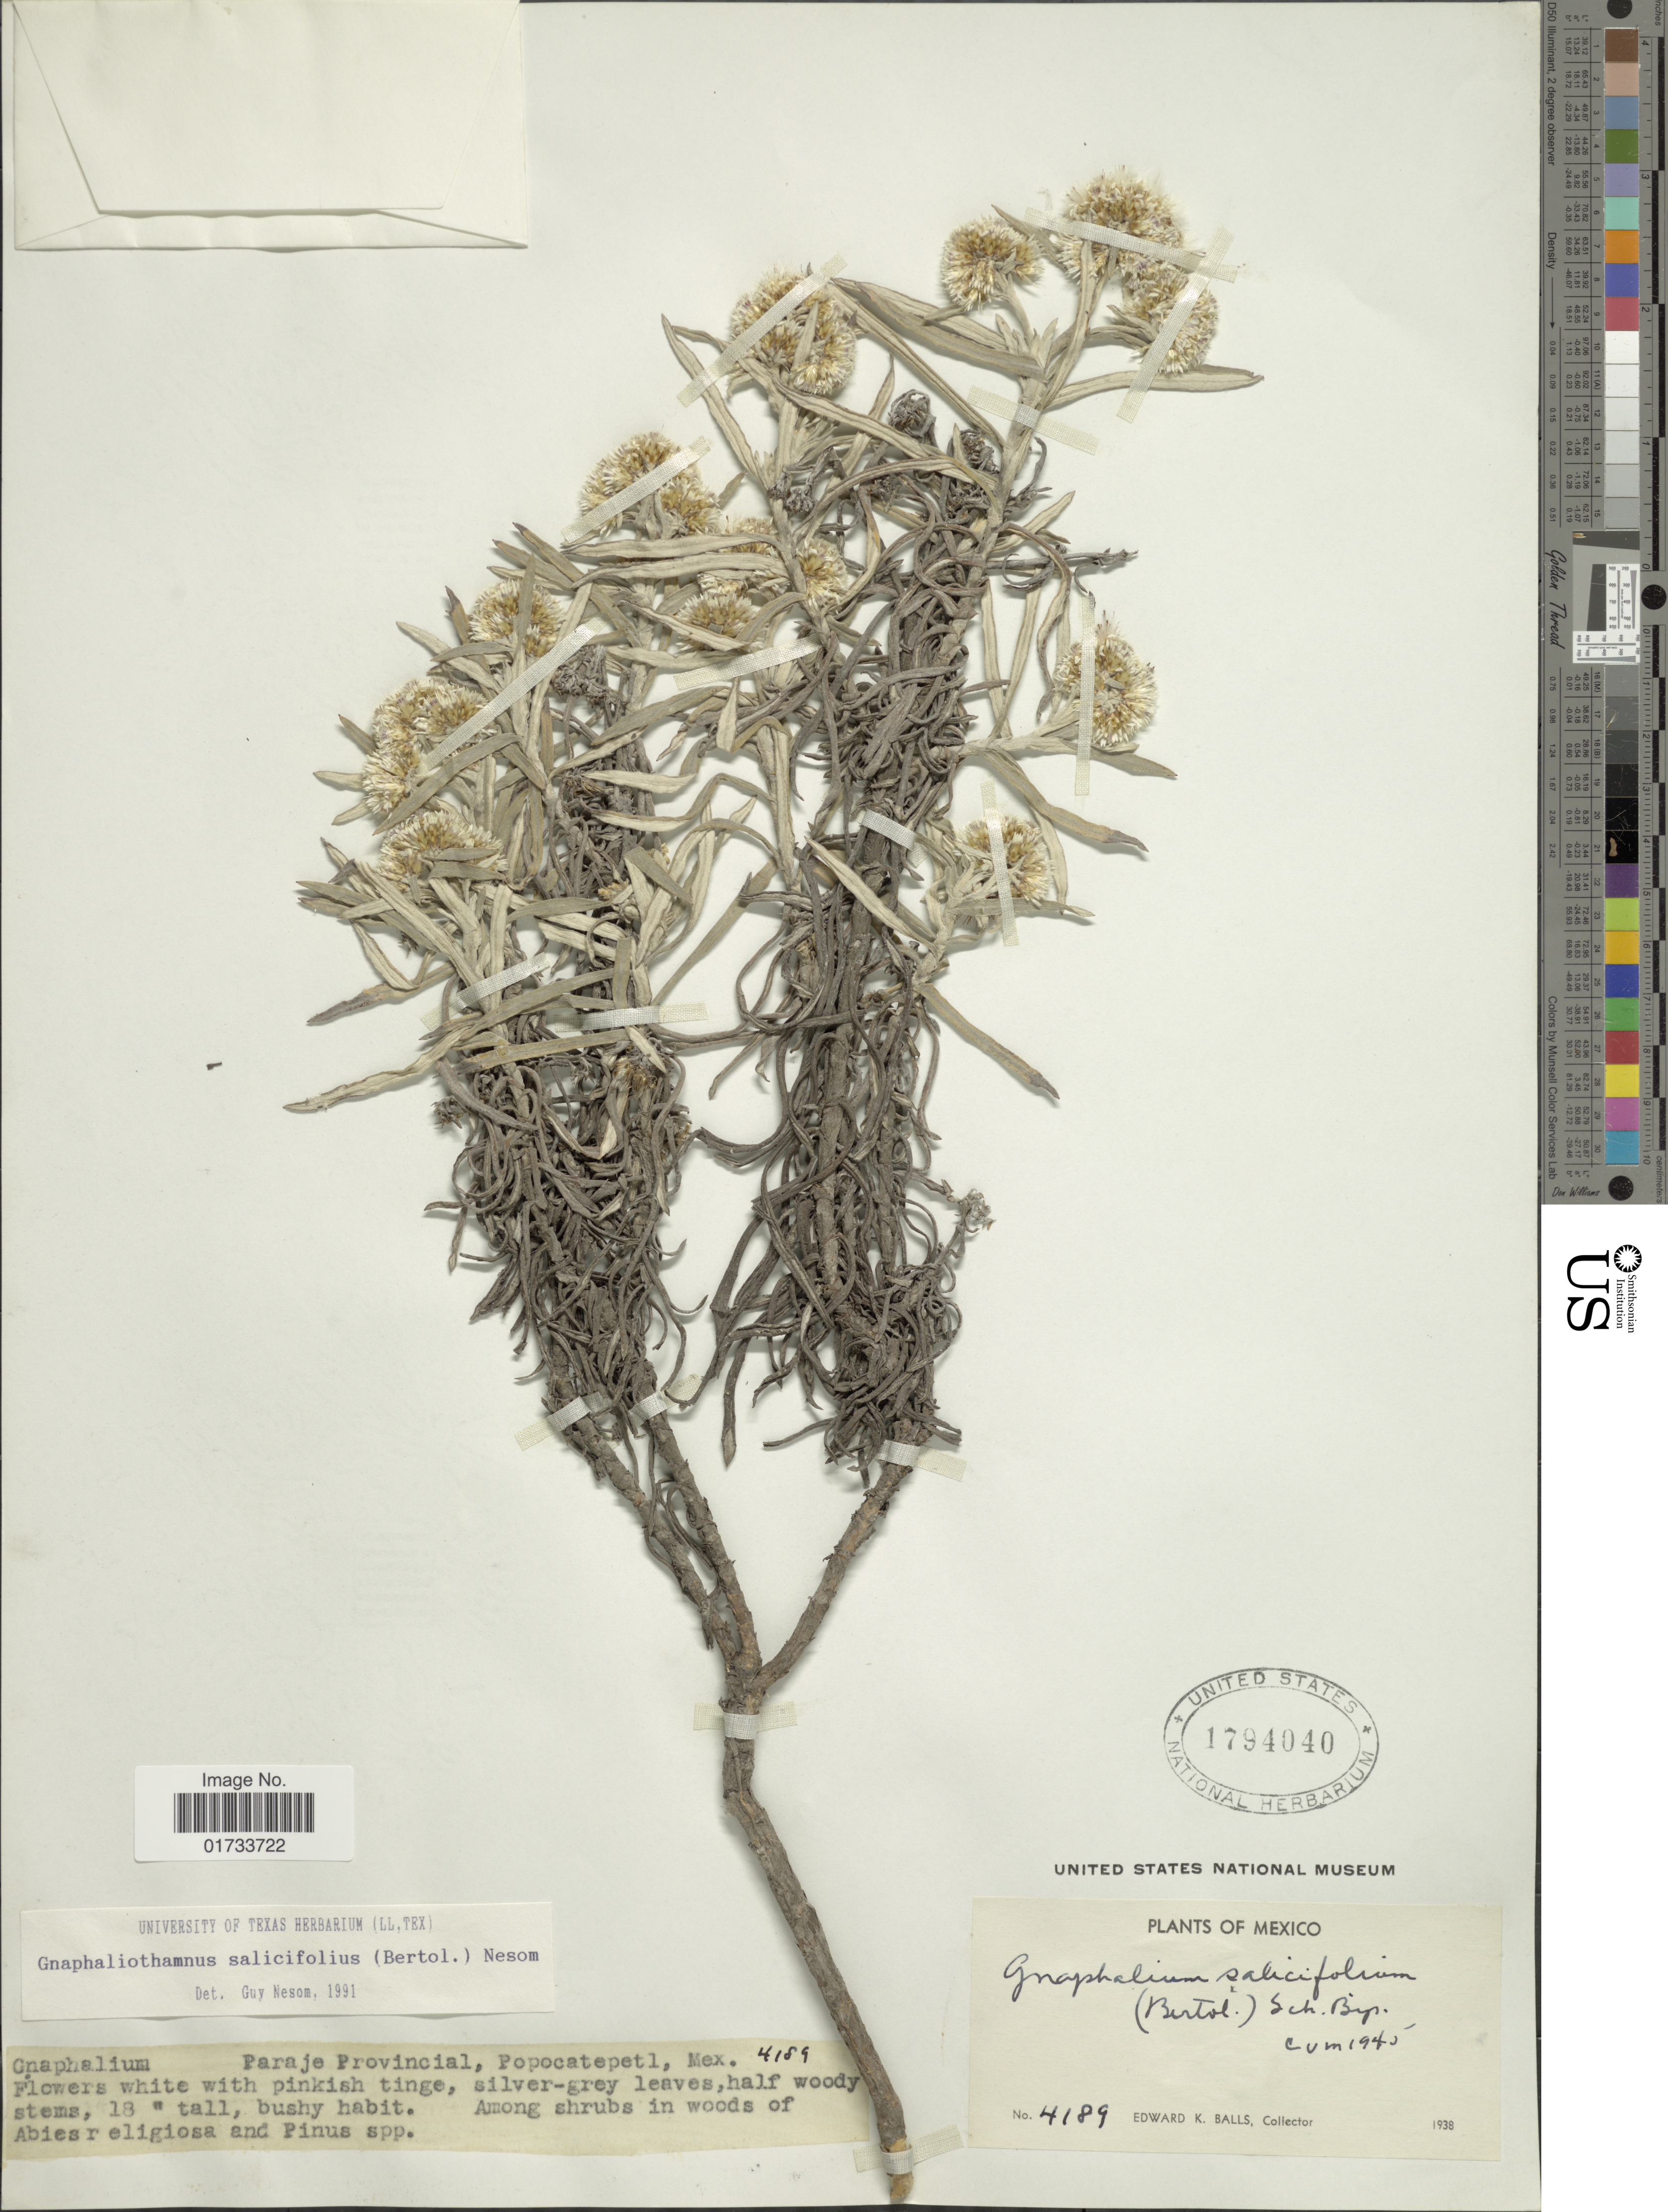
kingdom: Plantae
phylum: Tracheophyta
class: Magnoliopsida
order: Asterales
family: Asteraceae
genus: Chionolaena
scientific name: Chionolaena salicifolia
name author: (Bertol.) G.L. Nesom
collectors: E. K. Balls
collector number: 4189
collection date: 1938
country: Mexico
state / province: México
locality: Paraje Provincial, Popocatepetl,among shrubs in woods of Abies religiosa and Pinus spp.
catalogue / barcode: US 1794040